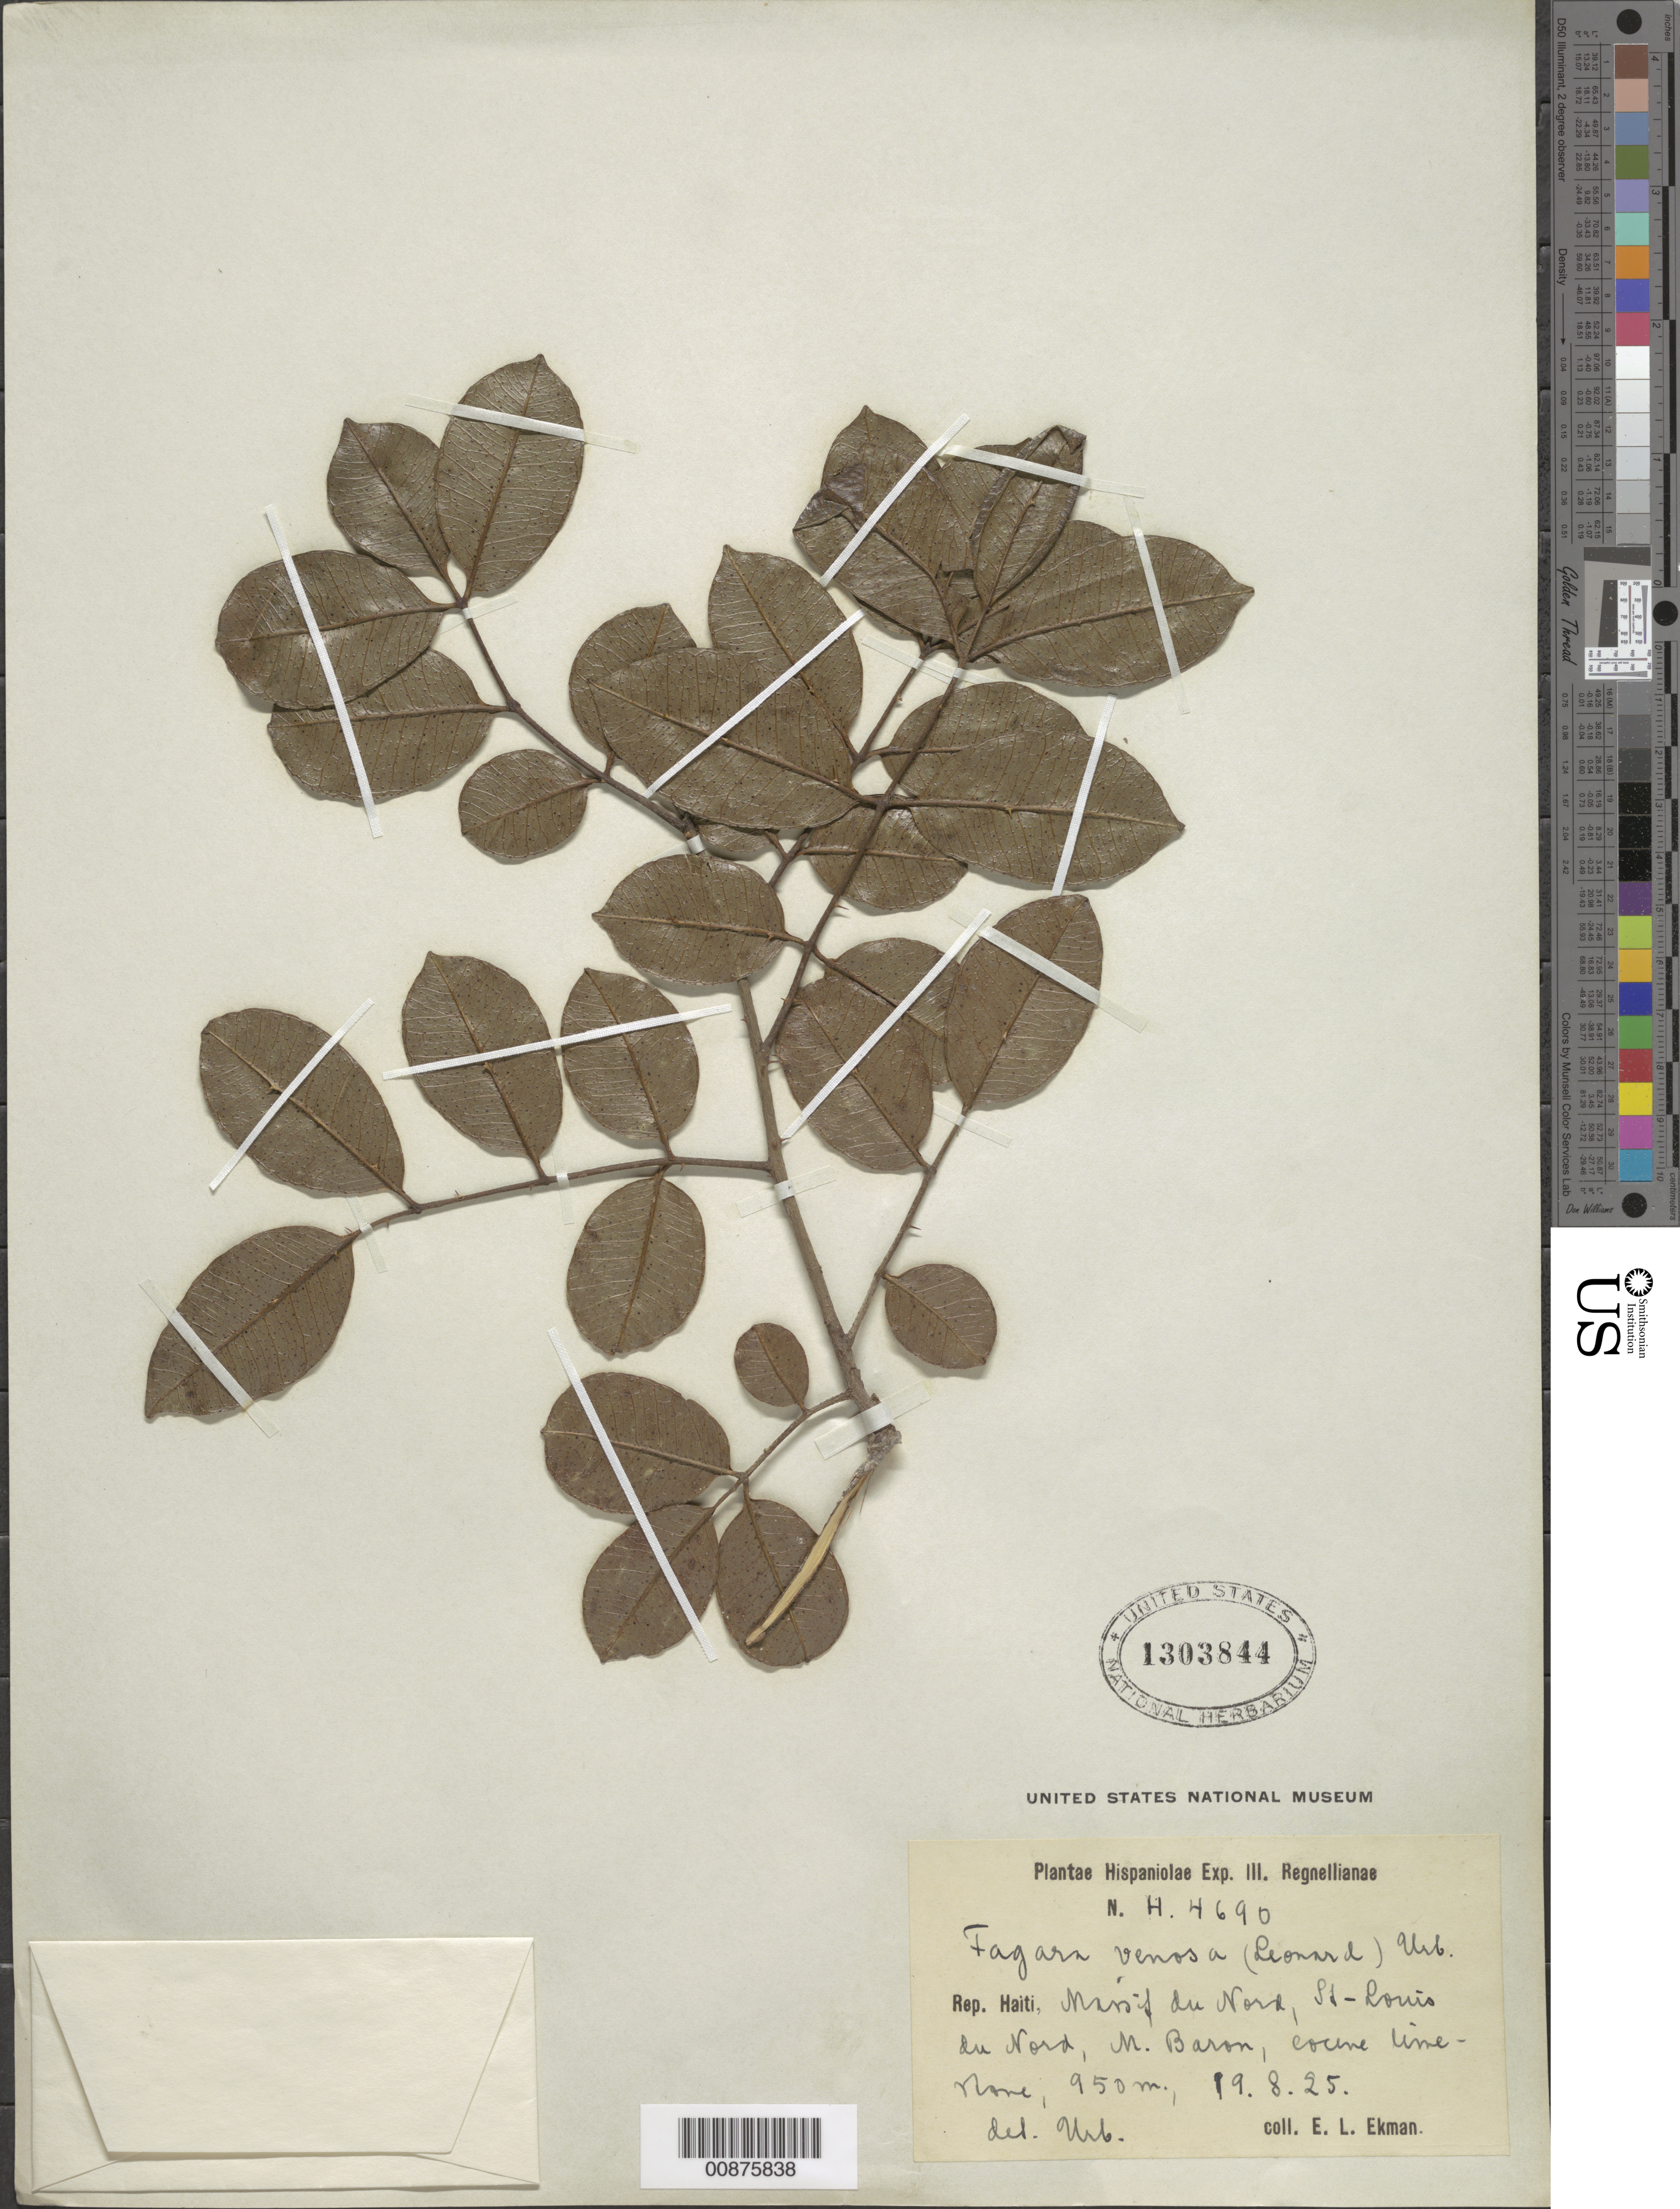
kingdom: Plantae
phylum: Tracheophyta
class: Magnoliopsida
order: Sapindales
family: Rutaceae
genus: Zanthoxylum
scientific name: Zanthoxylum venosum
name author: Leonard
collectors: E. L. Ekman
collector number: H 4690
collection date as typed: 19 Aug 1925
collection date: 1925-08-19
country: Haiti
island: Hispaniola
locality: Massif du Nord, St. Louis du Nord, M. Baron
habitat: Eocene limestone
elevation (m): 950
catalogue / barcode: US 1303844